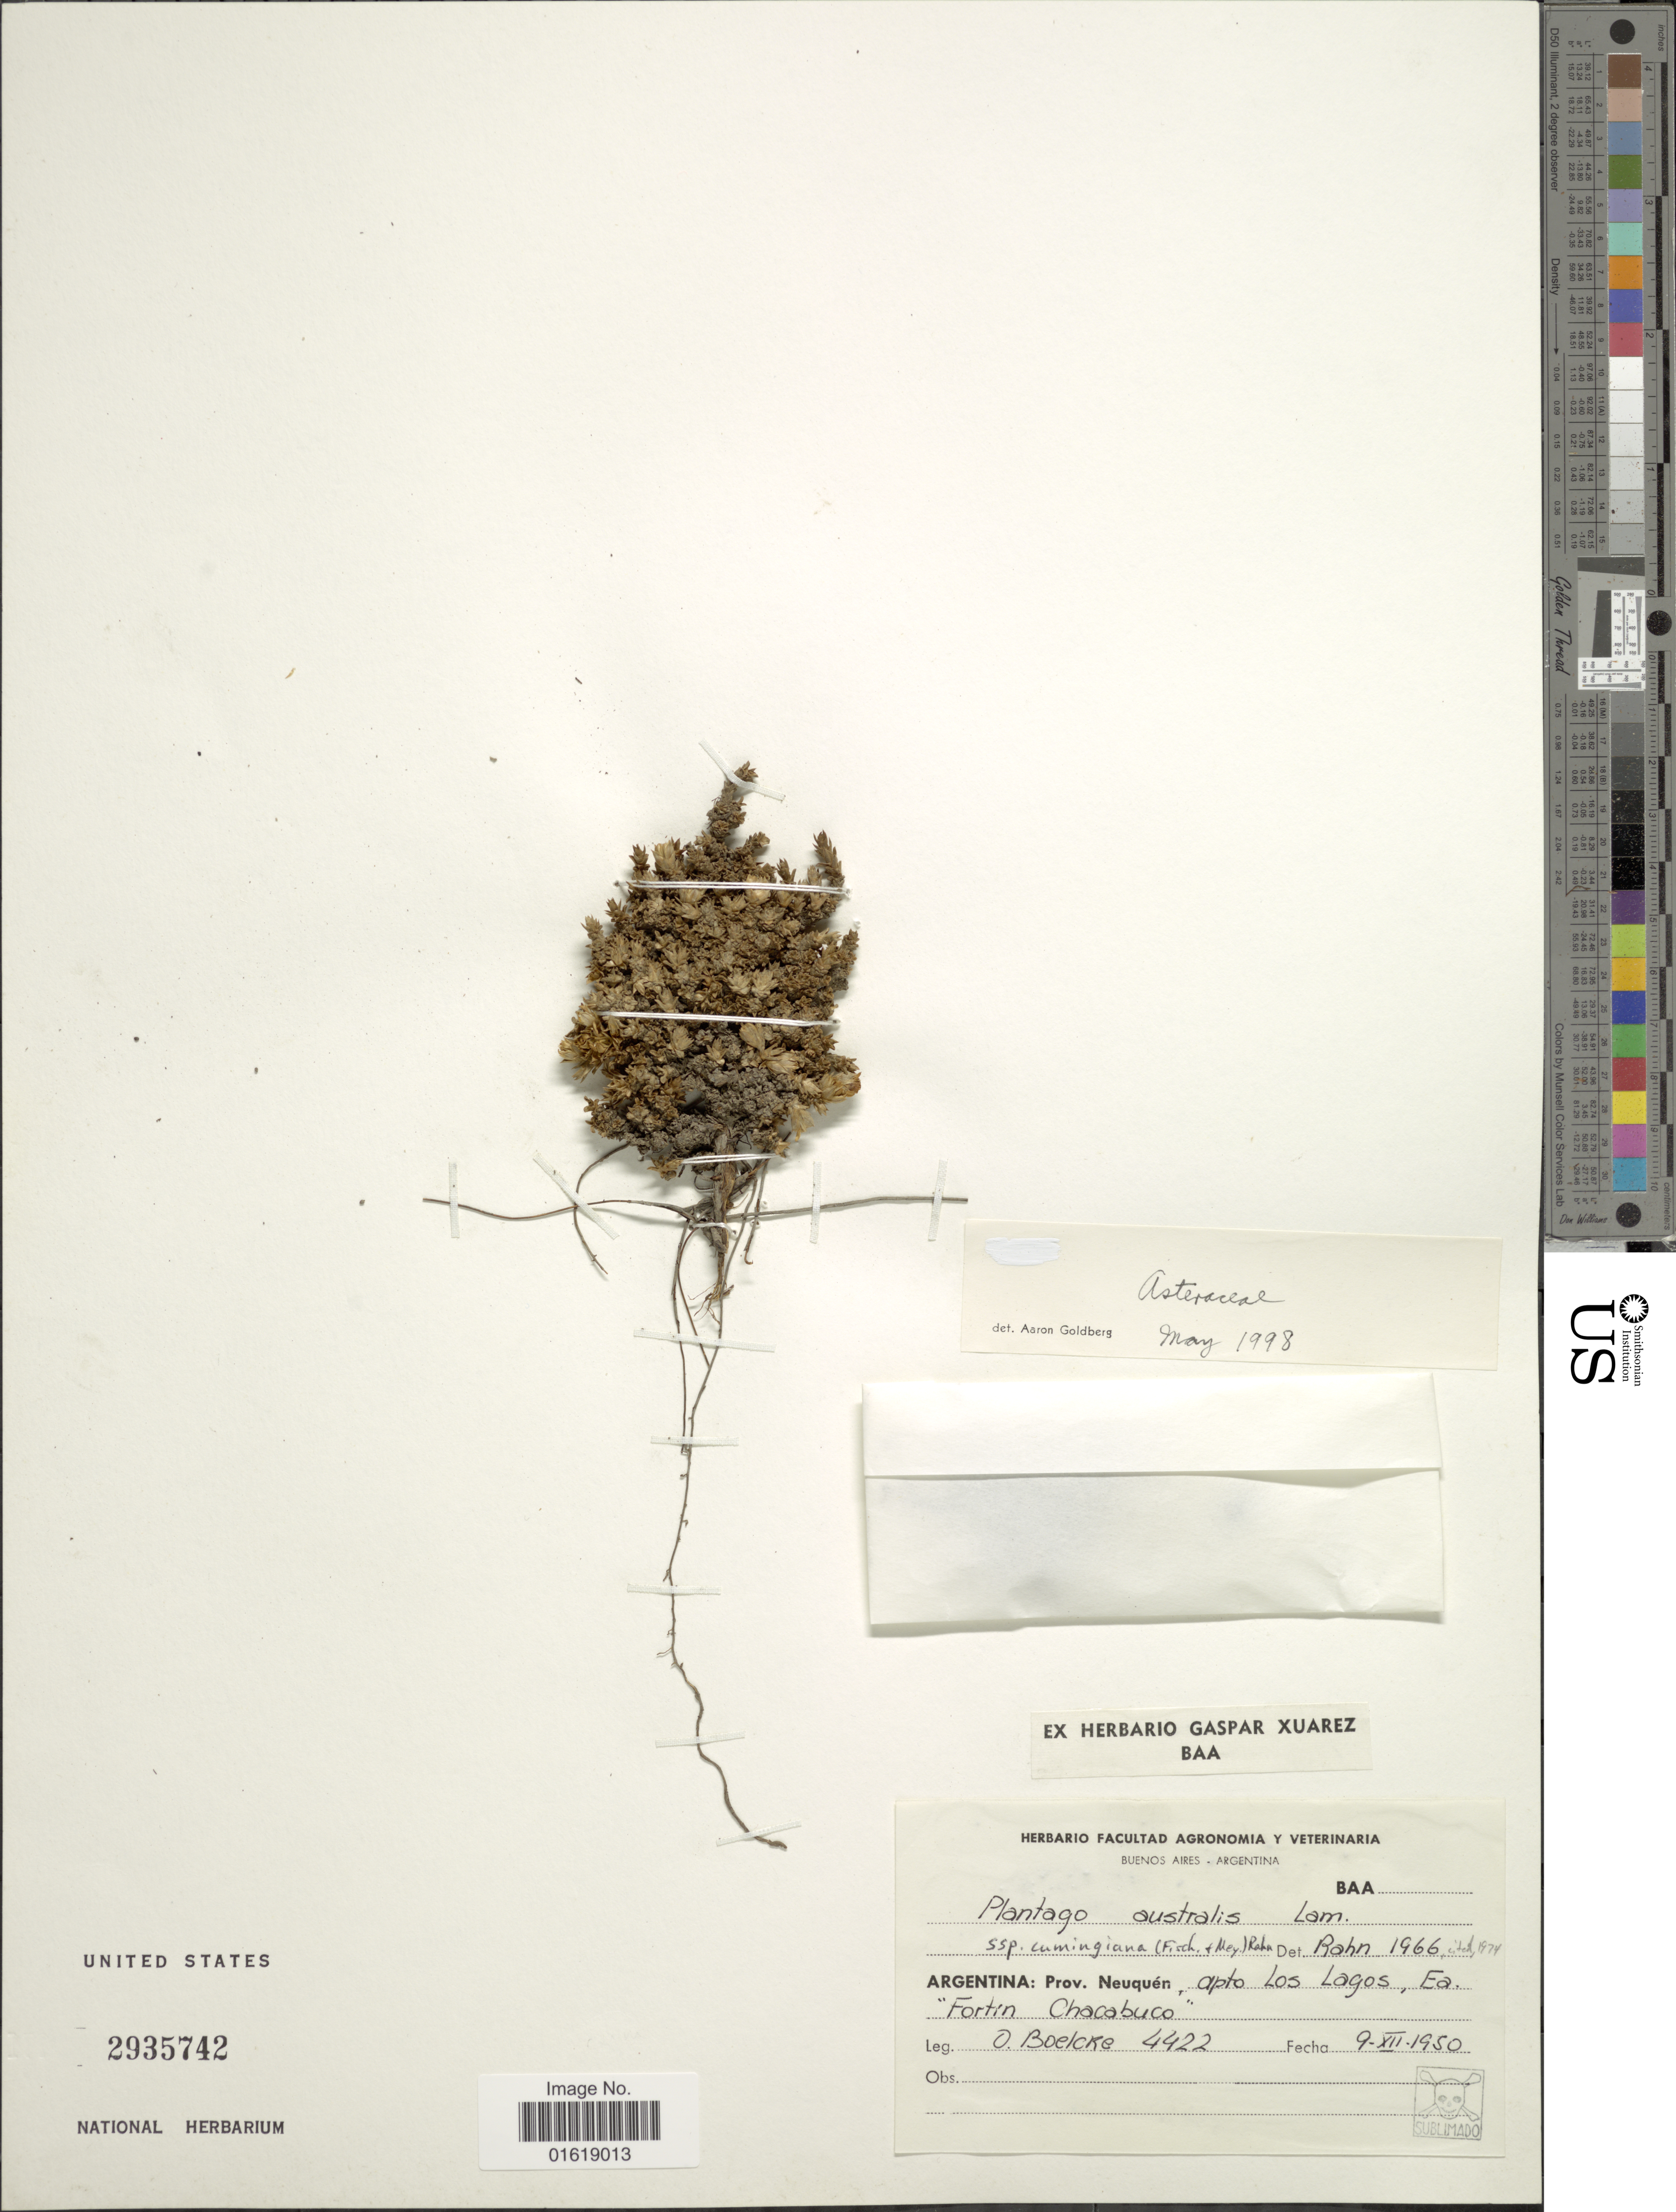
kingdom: Plantae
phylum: Tracheophyta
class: Magnoliopsida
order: Asterales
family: Asteraceae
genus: Nassauvia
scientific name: Nassauvia ameghinoi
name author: Speg.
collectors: O. Boelcke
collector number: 4422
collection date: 1950-12-09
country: Argentina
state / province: Neuquen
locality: Prov. Neuquén, Dpto Los Lagos, Ea. "Fortin Chacabuco".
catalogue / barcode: US 2935742